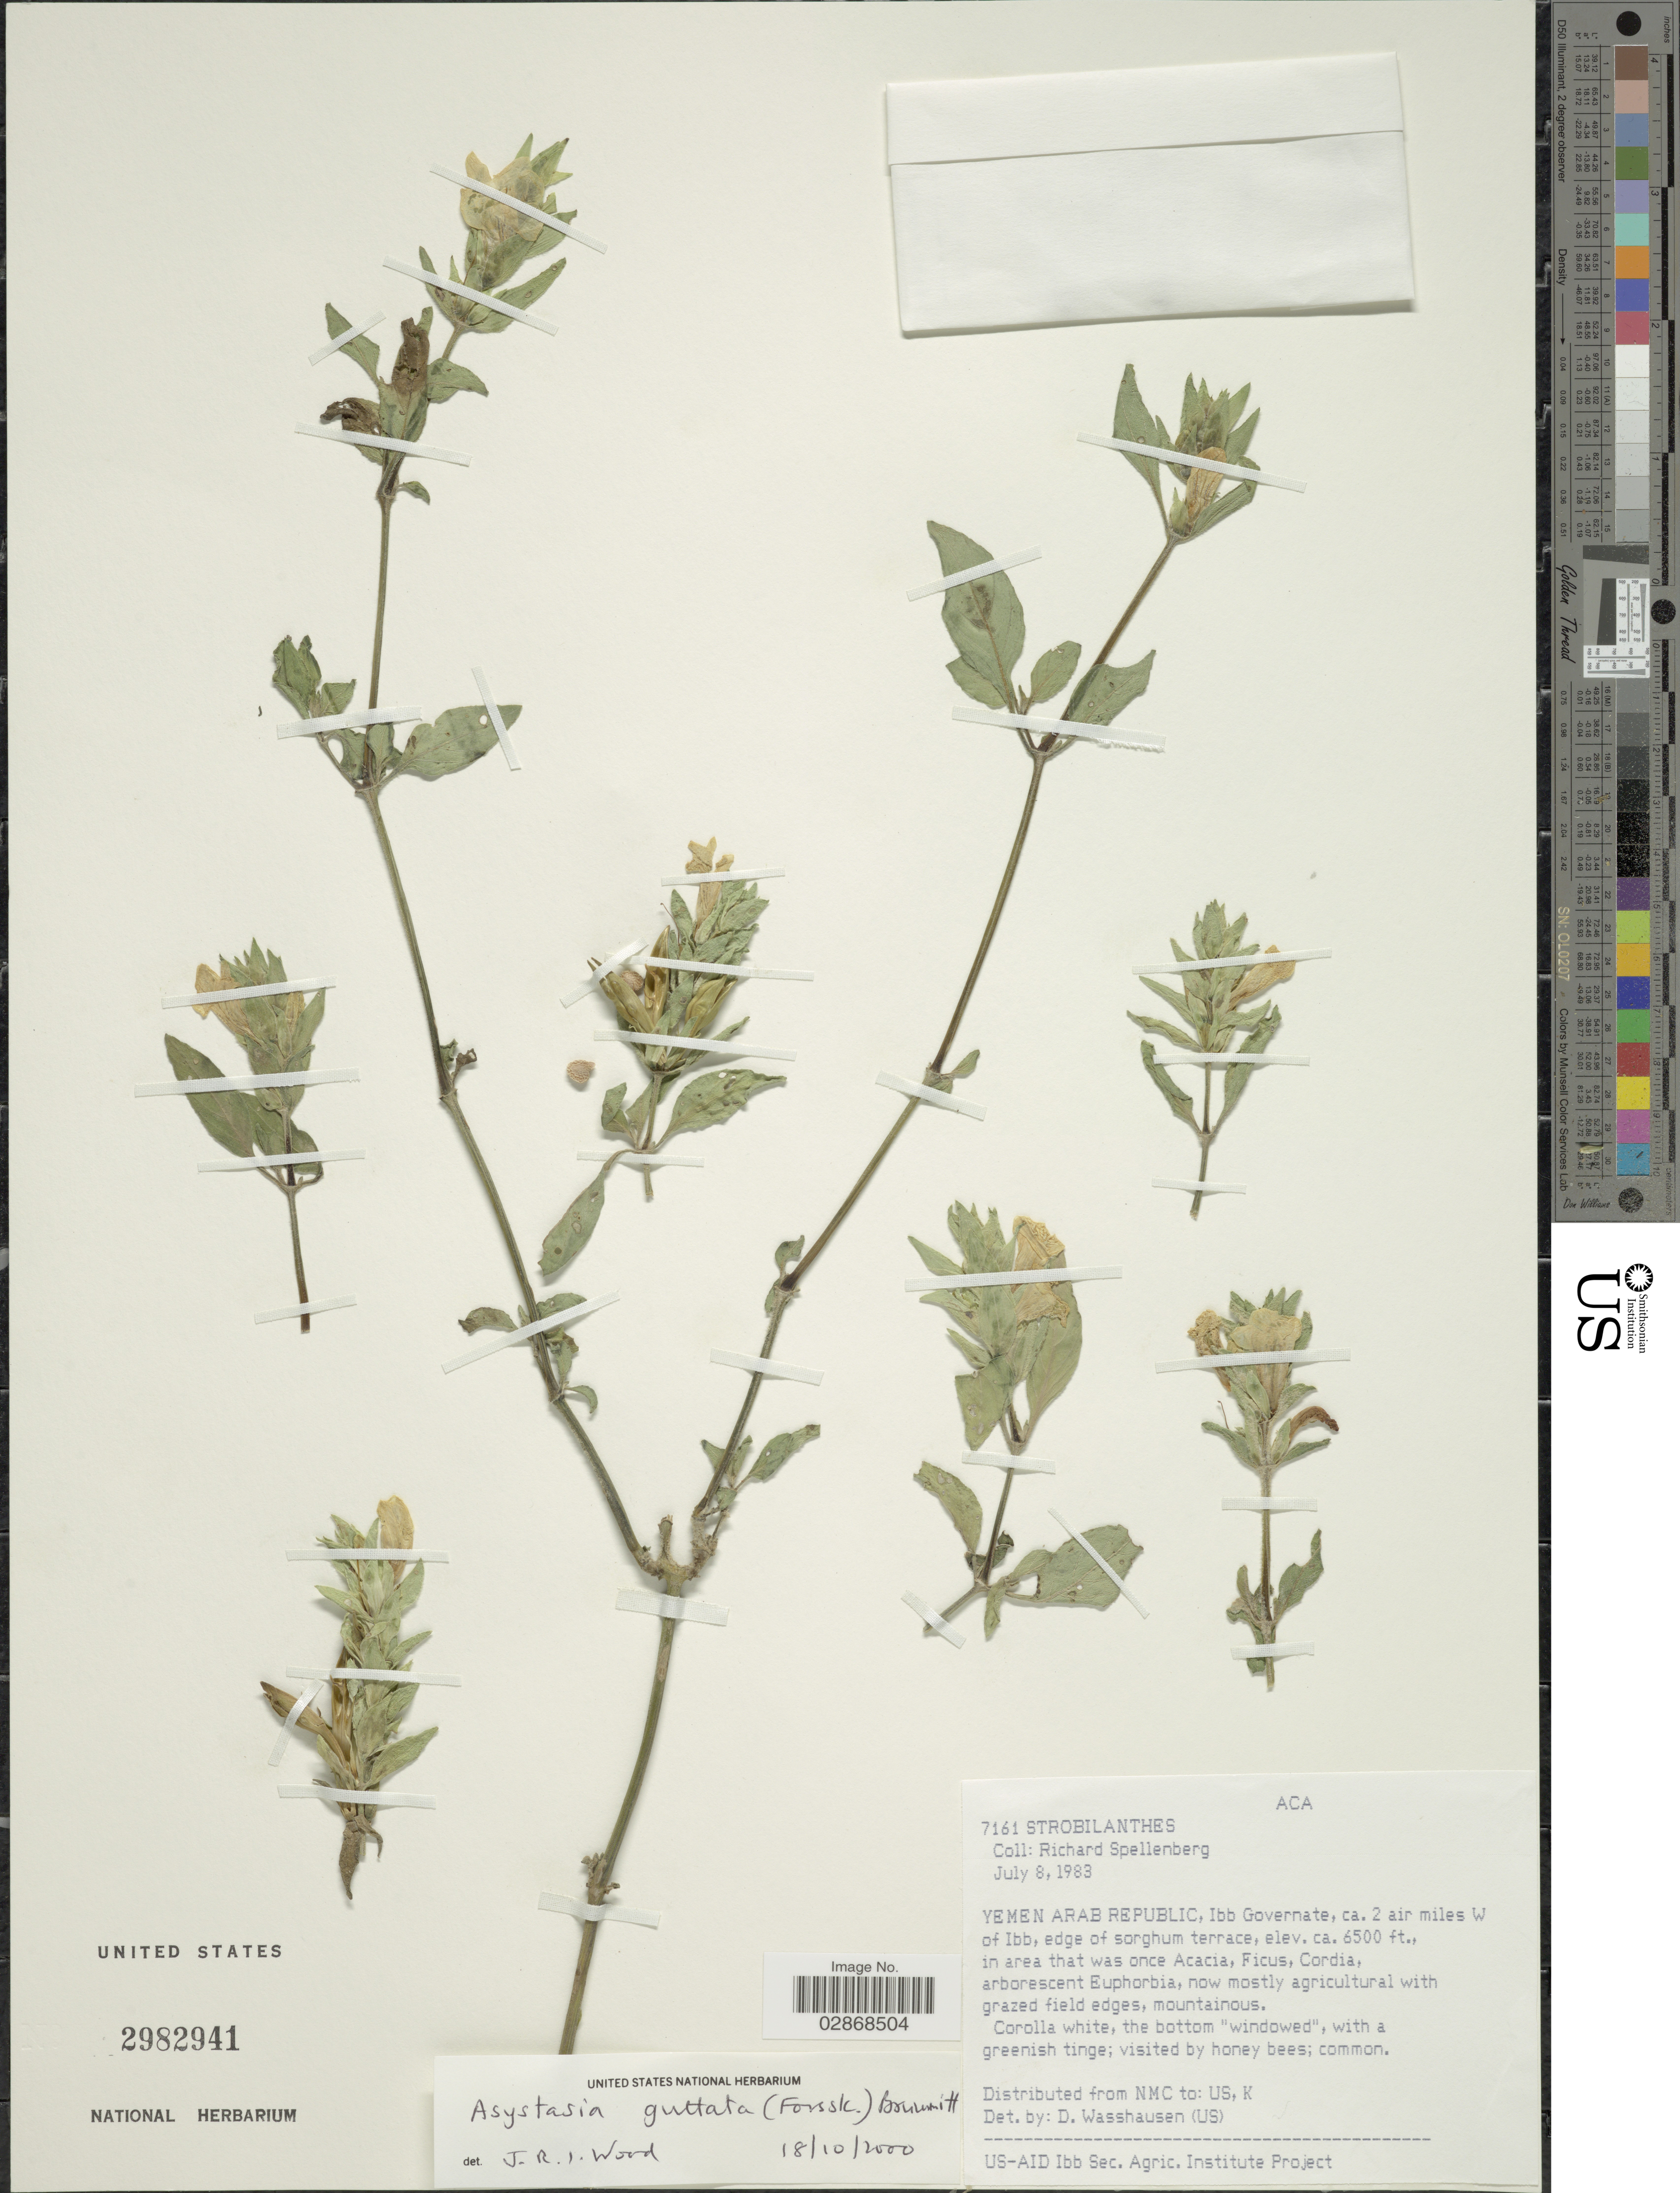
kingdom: Plantae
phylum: Tracheophyta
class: Magnoliopsida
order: Lamiales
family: Acanthaceae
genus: Asystasia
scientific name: Asystasia guttata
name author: (Forssk.) Brummitt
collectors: R. Spellenberg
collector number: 7161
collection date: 1983-07-08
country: Yemen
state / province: Ibb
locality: Yemen Arab Republic, Ibb Governate, ca. 2 air miles W of Ibb.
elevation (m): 1981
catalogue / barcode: US 2982941